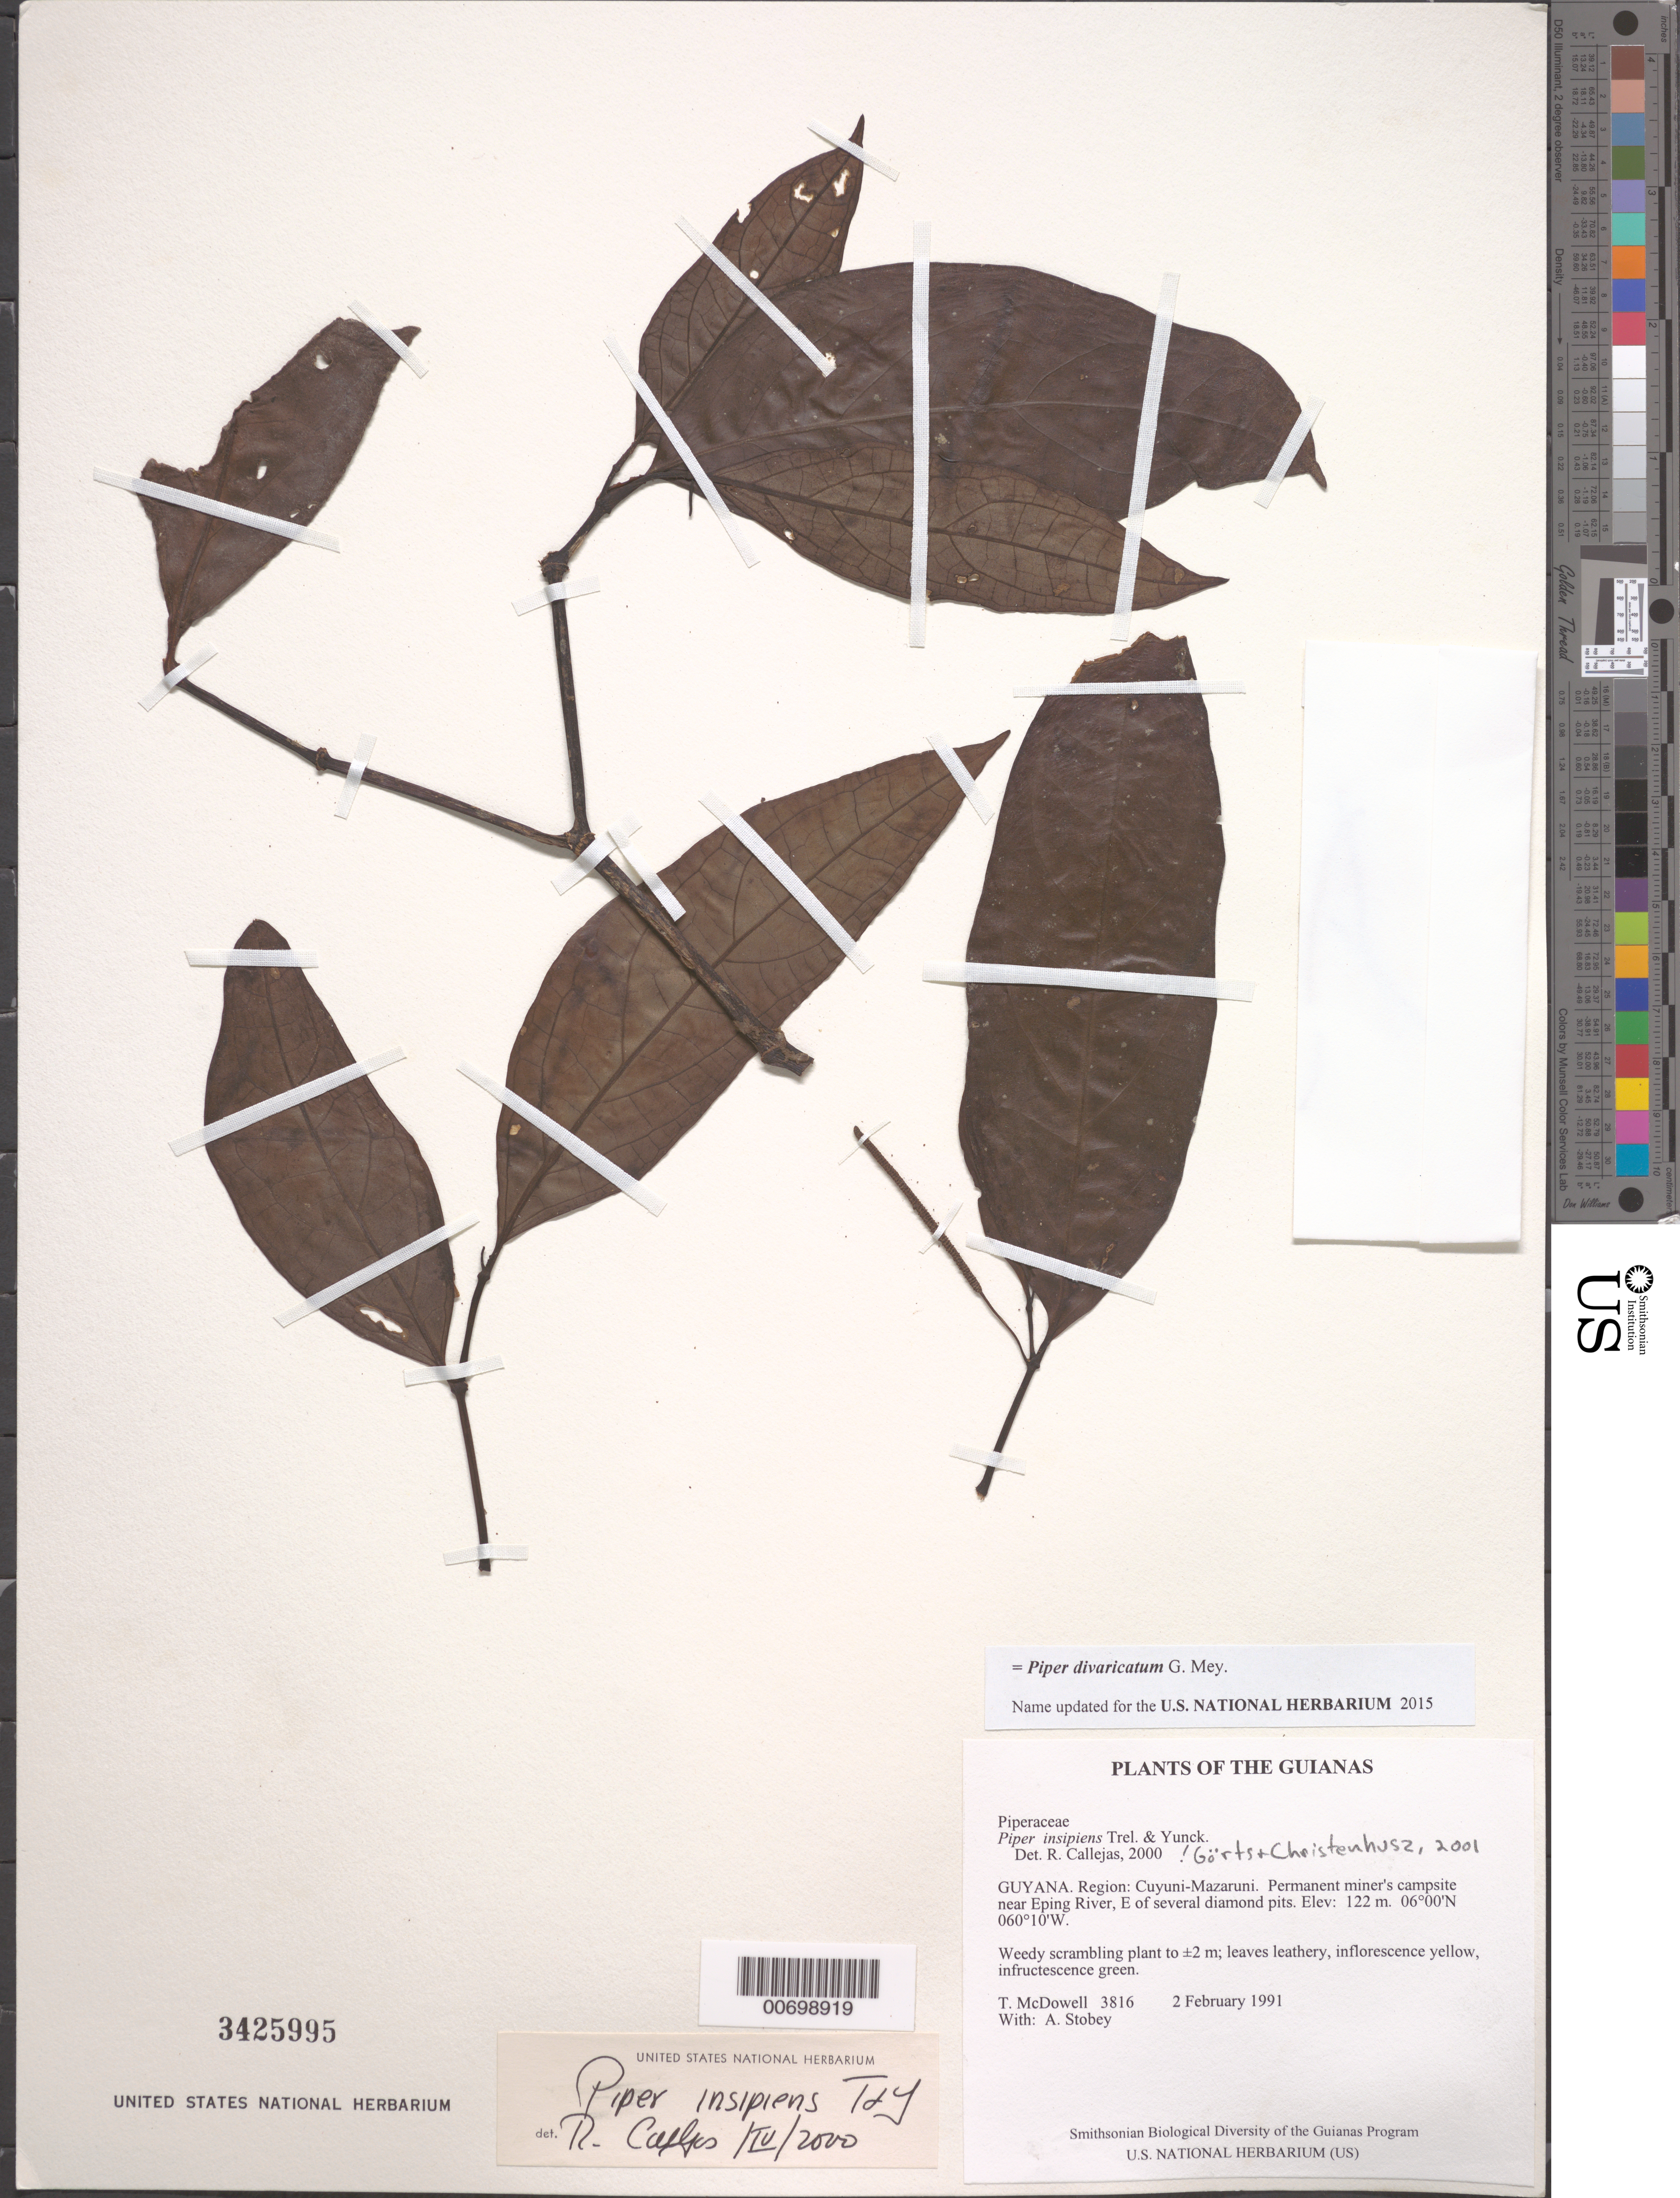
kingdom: Plantae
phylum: Tracheophyta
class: Magnoliopsida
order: Piperales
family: Piperaceae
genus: Piper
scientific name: Piper insipiens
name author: Trel. & Yunck.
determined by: Görts-van Rijn, A. R.; Christenhusz, M. J.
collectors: T. McDowell & A. Stobey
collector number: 3816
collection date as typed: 2 February 1991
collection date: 1991-02-02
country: Guyana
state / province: Cuyuni-Mazaruni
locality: Permanent miner's campsite "riverhead" near Eping River, E of several diamond pits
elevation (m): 122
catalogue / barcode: US 3425995